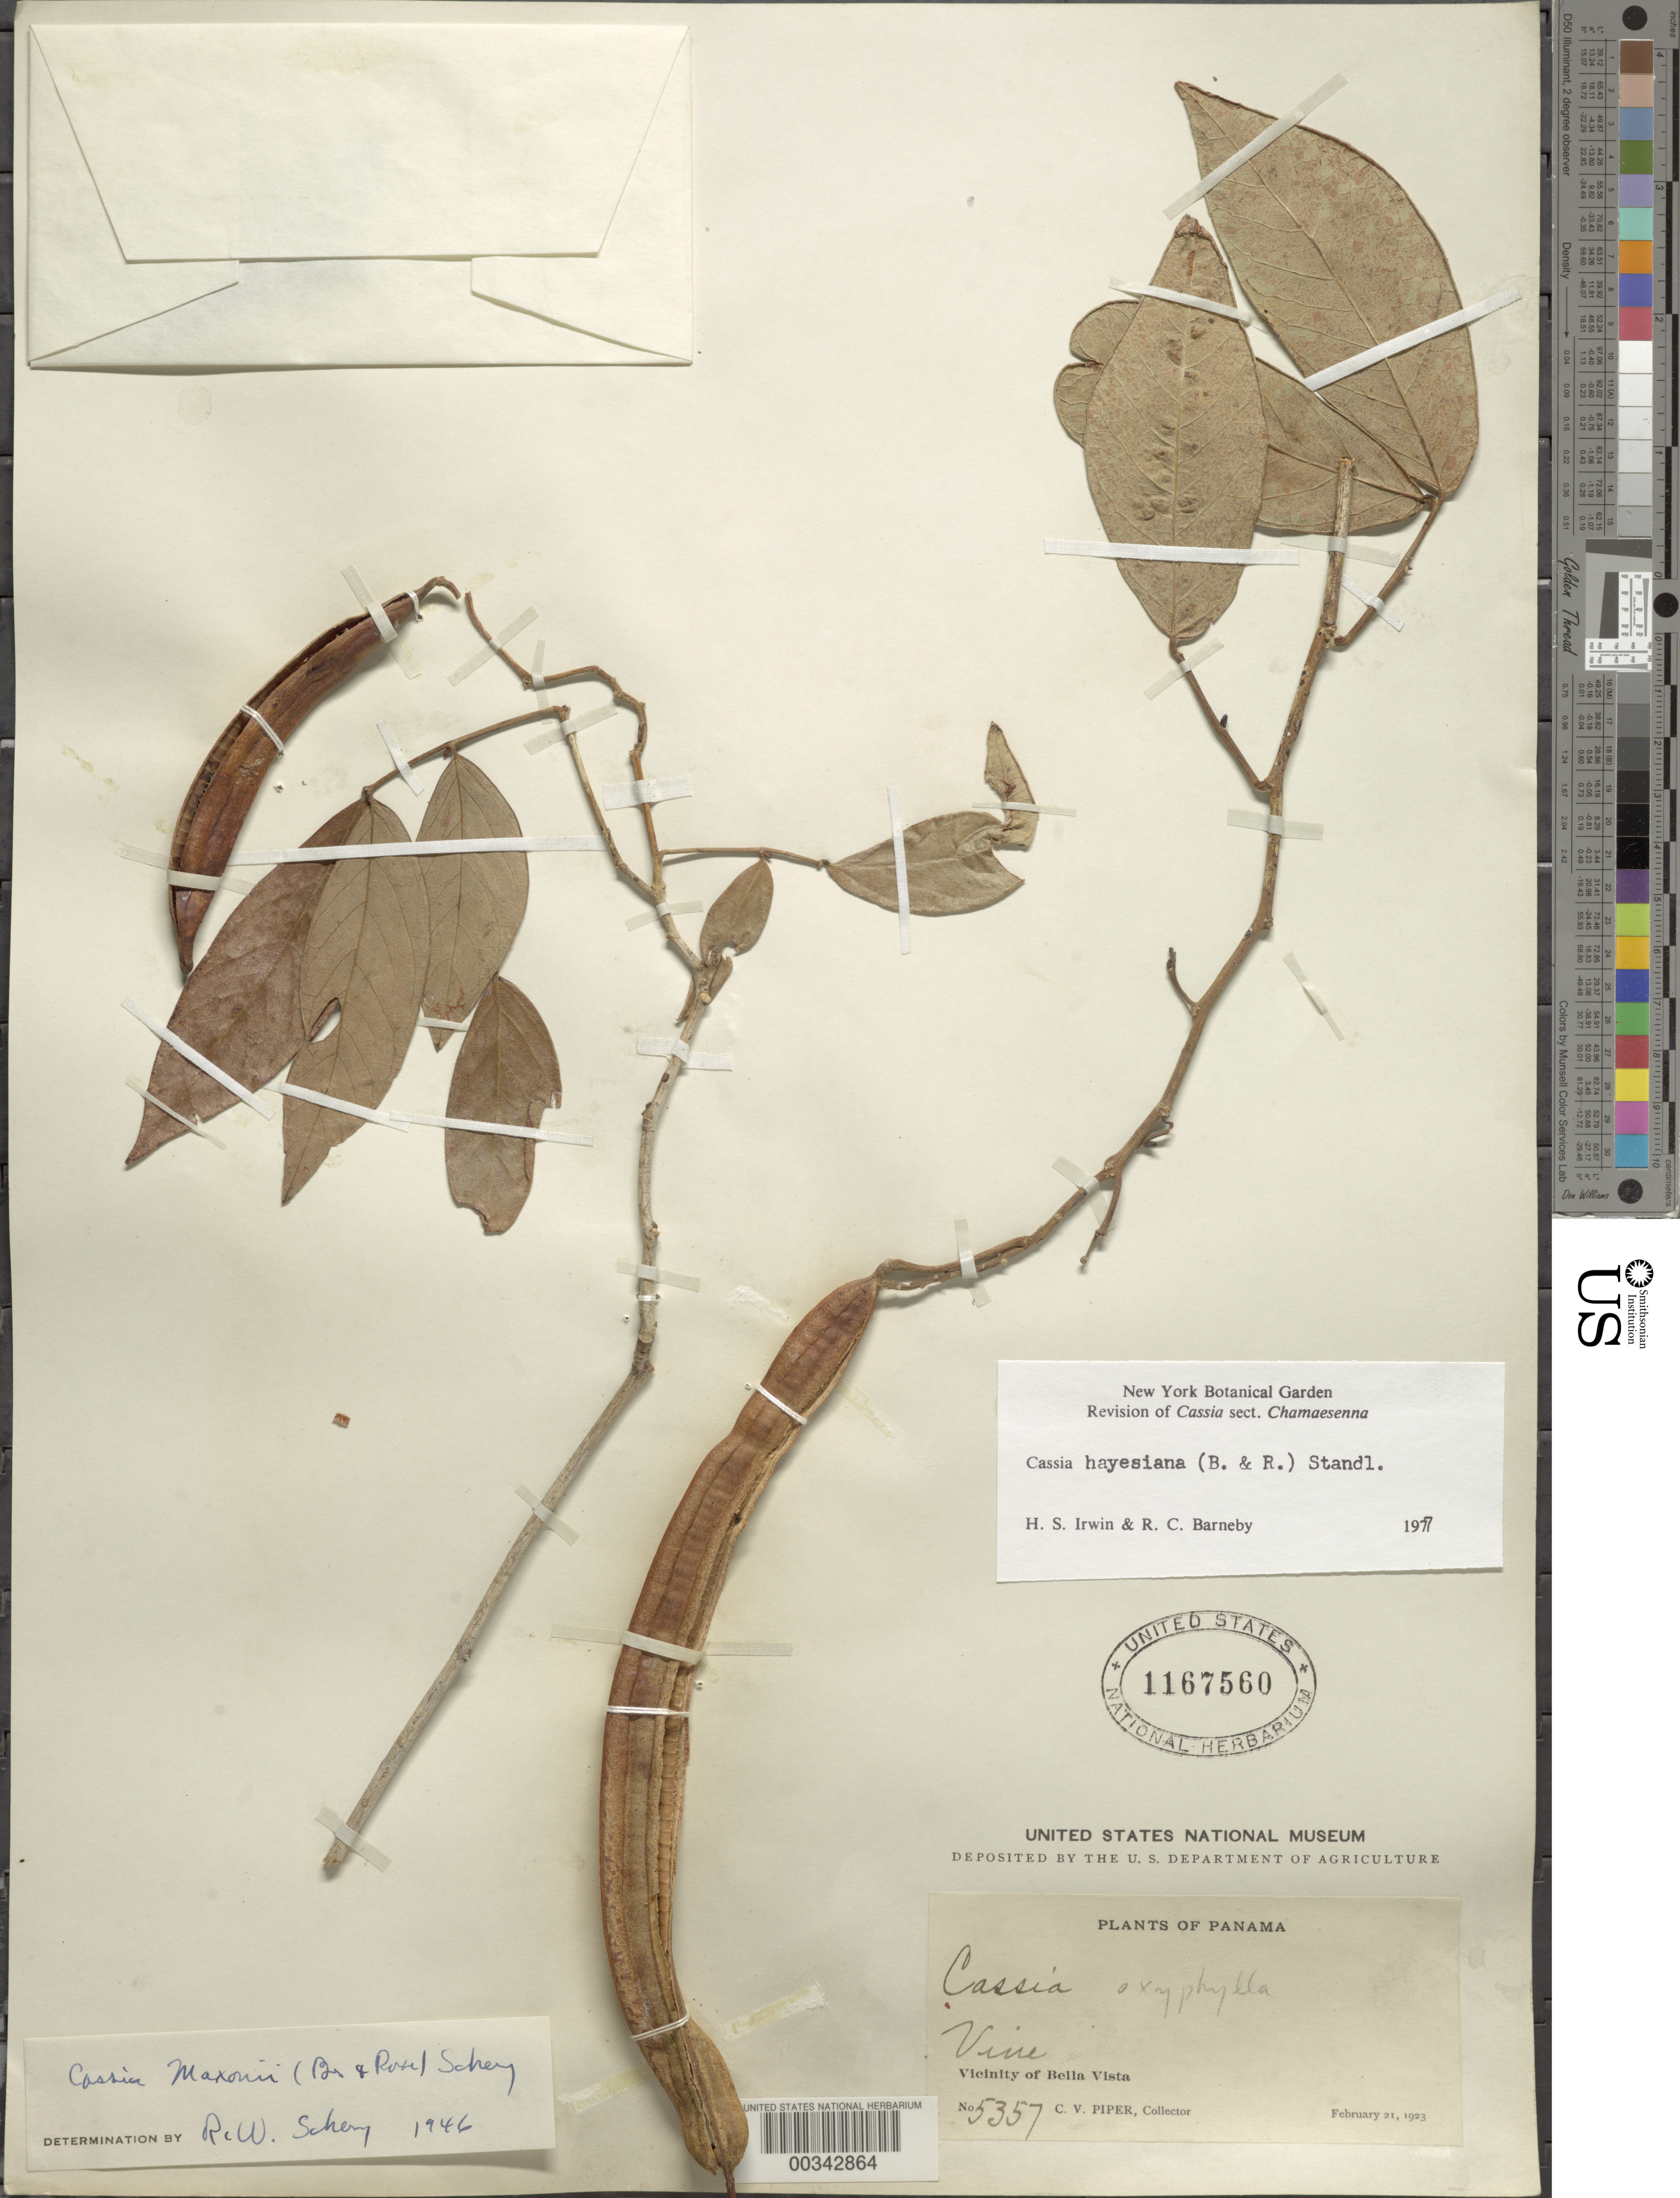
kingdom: Plantae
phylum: Tracheophyta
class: Magnoliopsida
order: Fabales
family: Fabaceae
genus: Senna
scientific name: Senna hayesiana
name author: (Britton & Rose) H.S. Irwin & Barneby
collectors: C. V. Piper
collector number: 5357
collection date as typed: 21 Feb 1923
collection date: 1923-02-21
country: Panama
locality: Vicinity of Bella Vista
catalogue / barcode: US 1167560